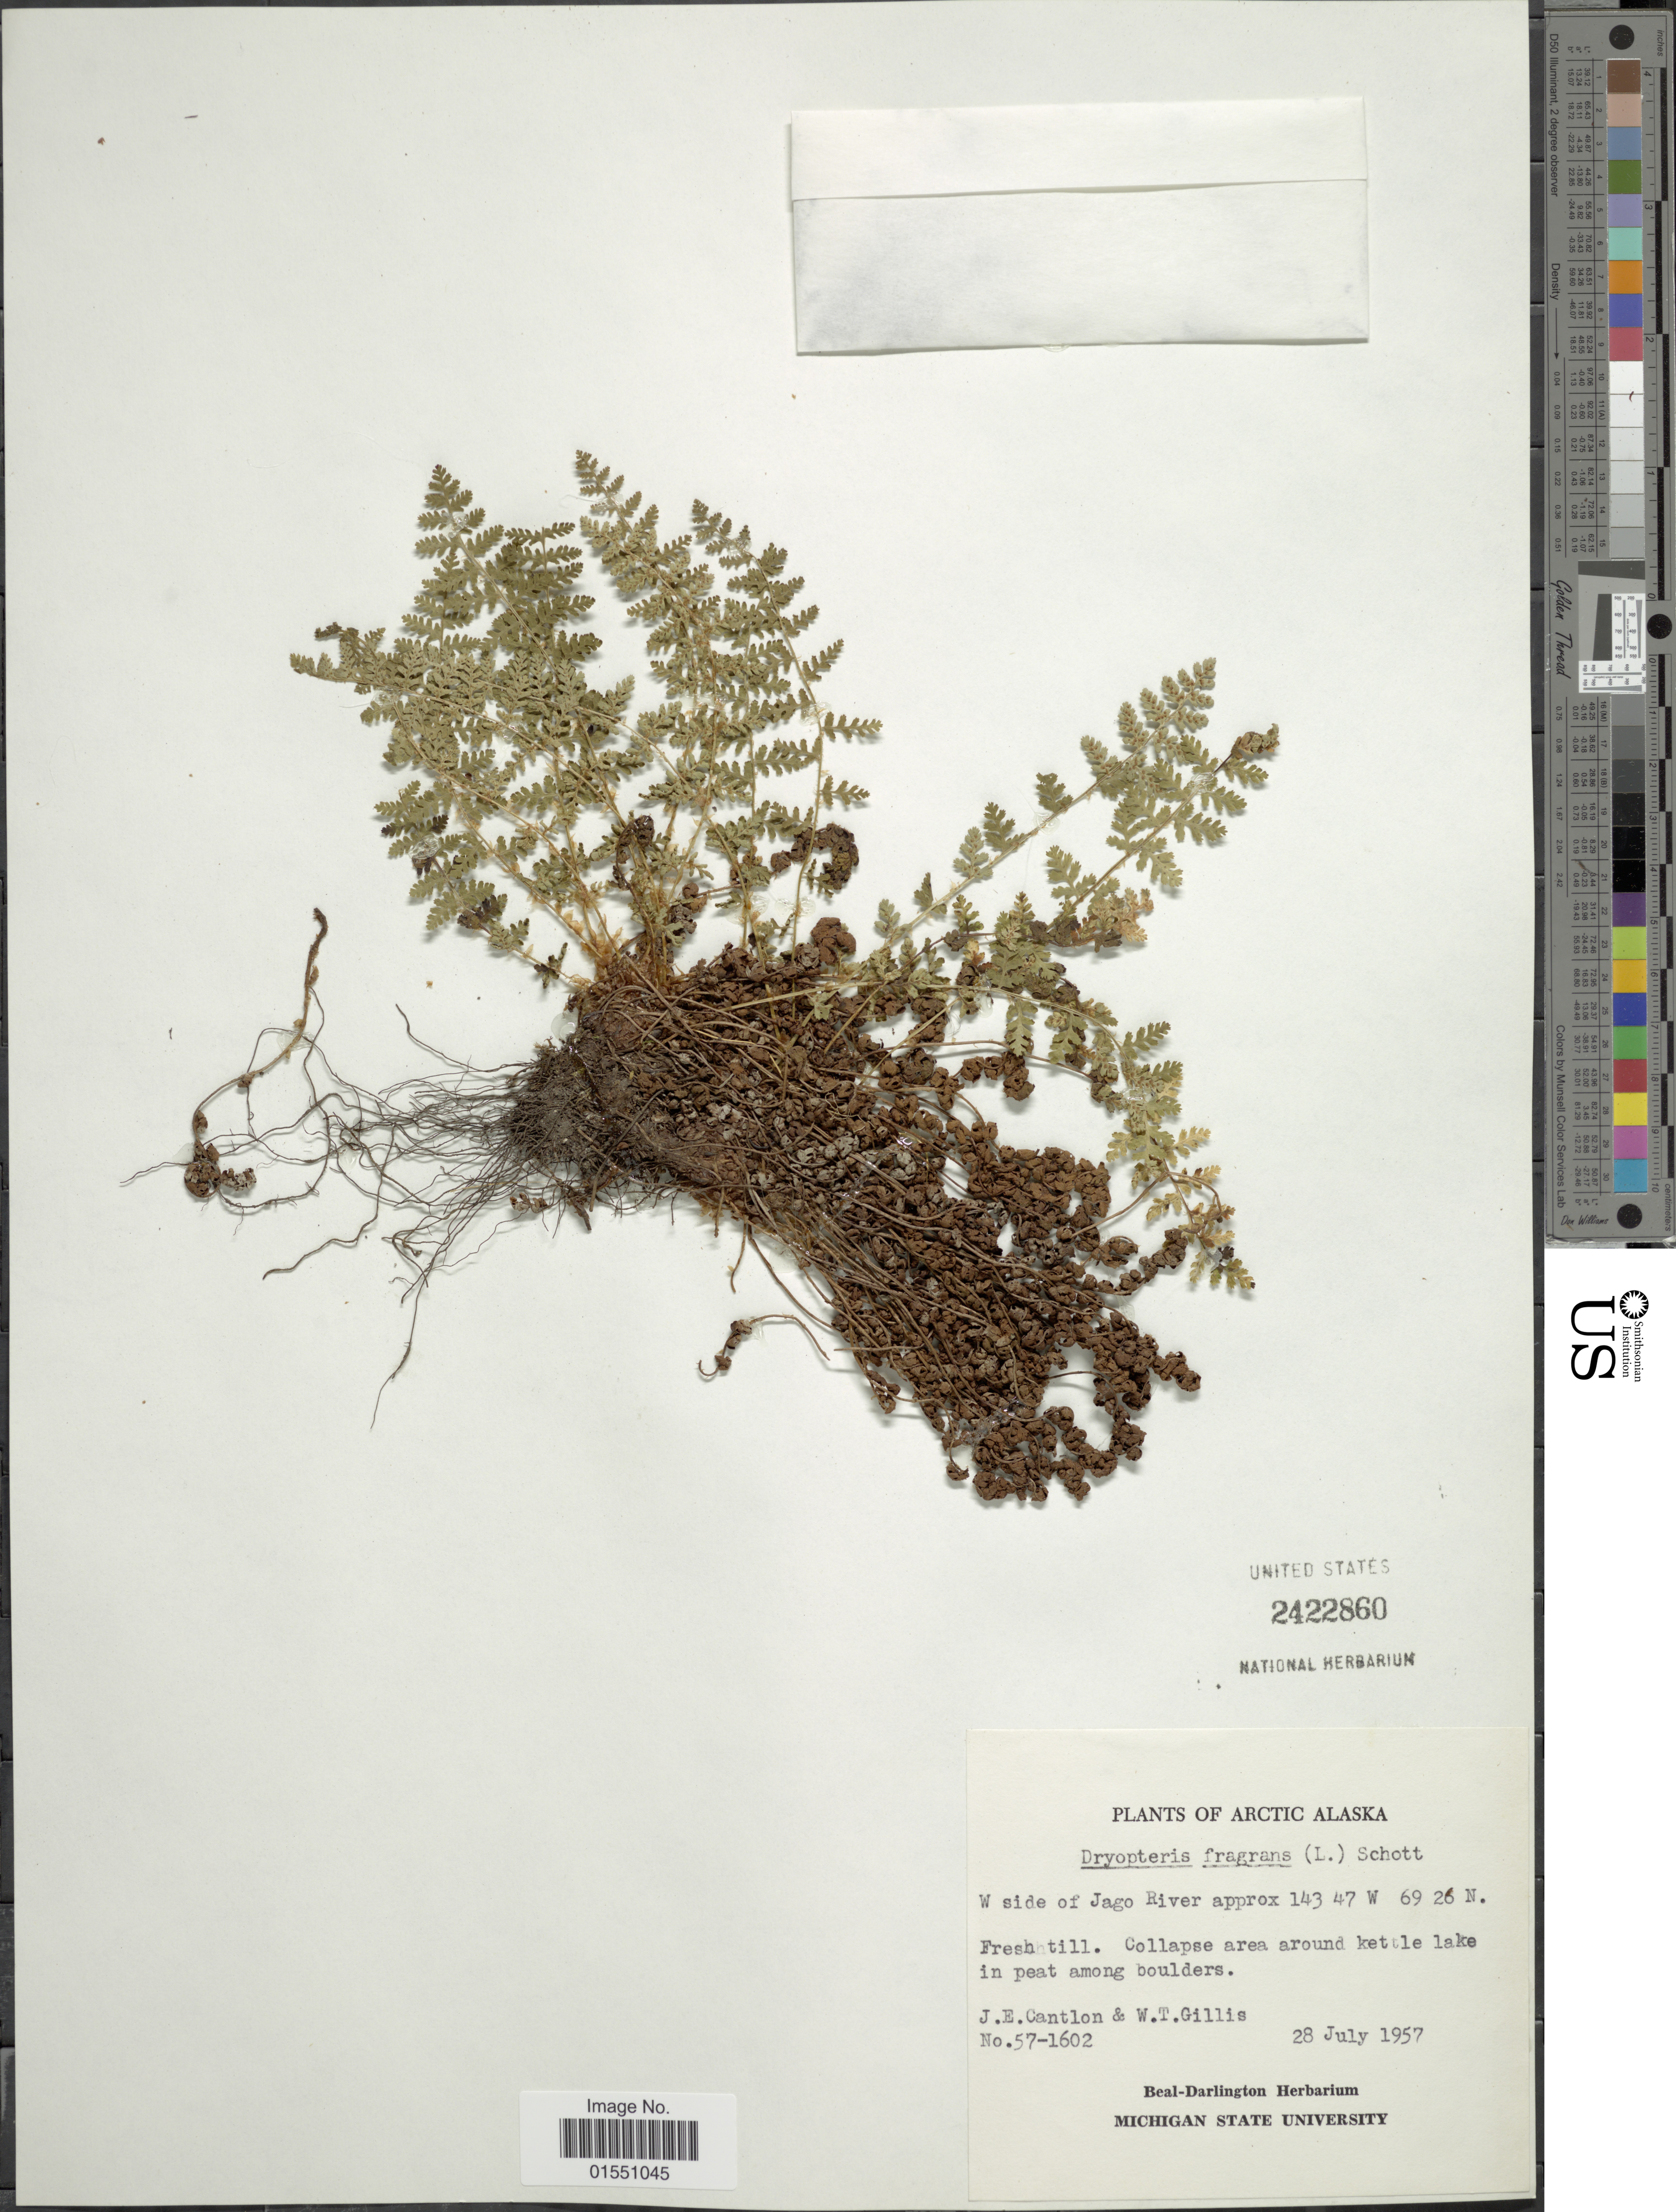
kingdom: Plantae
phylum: Tracheophyta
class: Polypodiopsida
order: Polypodiales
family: Dryopteridaceae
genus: Dryopteris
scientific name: Dryopteris fragrans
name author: (L.) Schott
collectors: J. Cantlon & W. T. Gillis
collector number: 57-1602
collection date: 1957-07-28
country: United States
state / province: Alaska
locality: Arctic Alaska. W side of Jago River. Collapse area around kettle lake in peat among boulders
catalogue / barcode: US 2422860